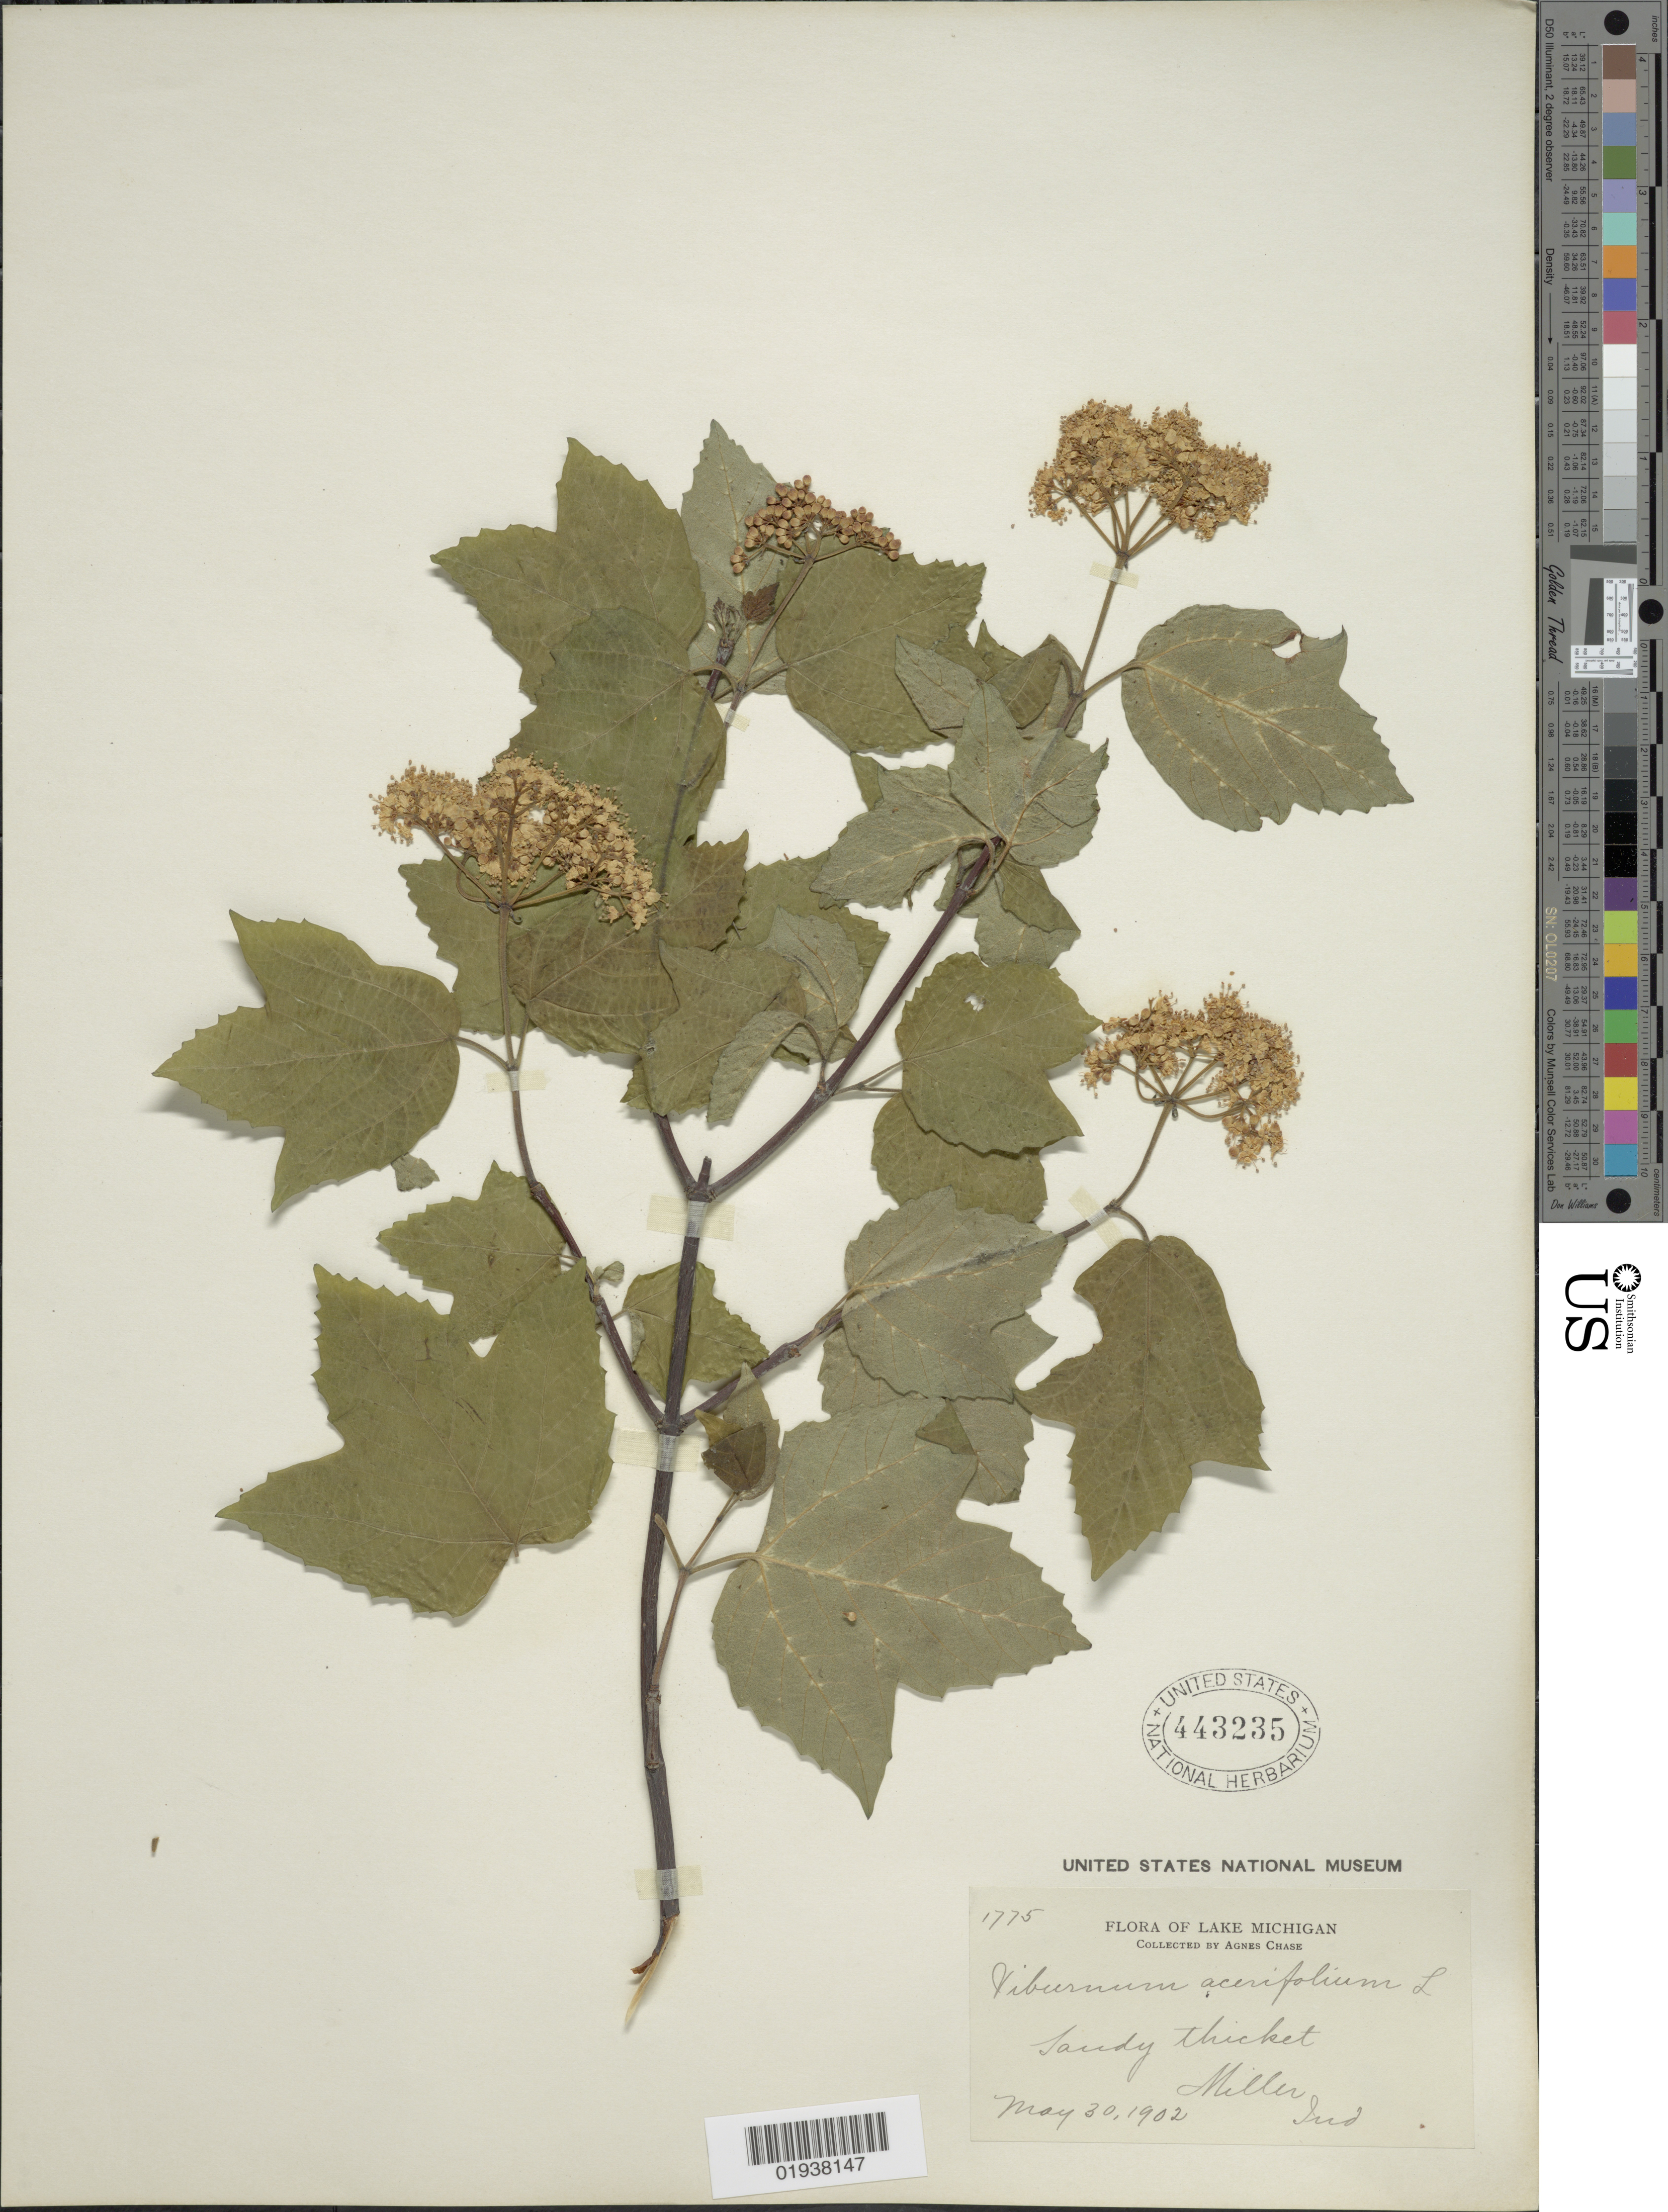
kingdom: Plantae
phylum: Tracheophyta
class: Magnoliopsida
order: Dipsacales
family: Viburnaceae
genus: Viburnum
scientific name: Viburnum acerifolium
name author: L.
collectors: A. Chase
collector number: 1775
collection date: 1902-05-30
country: United States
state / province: Indiana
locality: Lake Michigan. Sandy thicket. Miller.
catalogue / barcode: US 443235